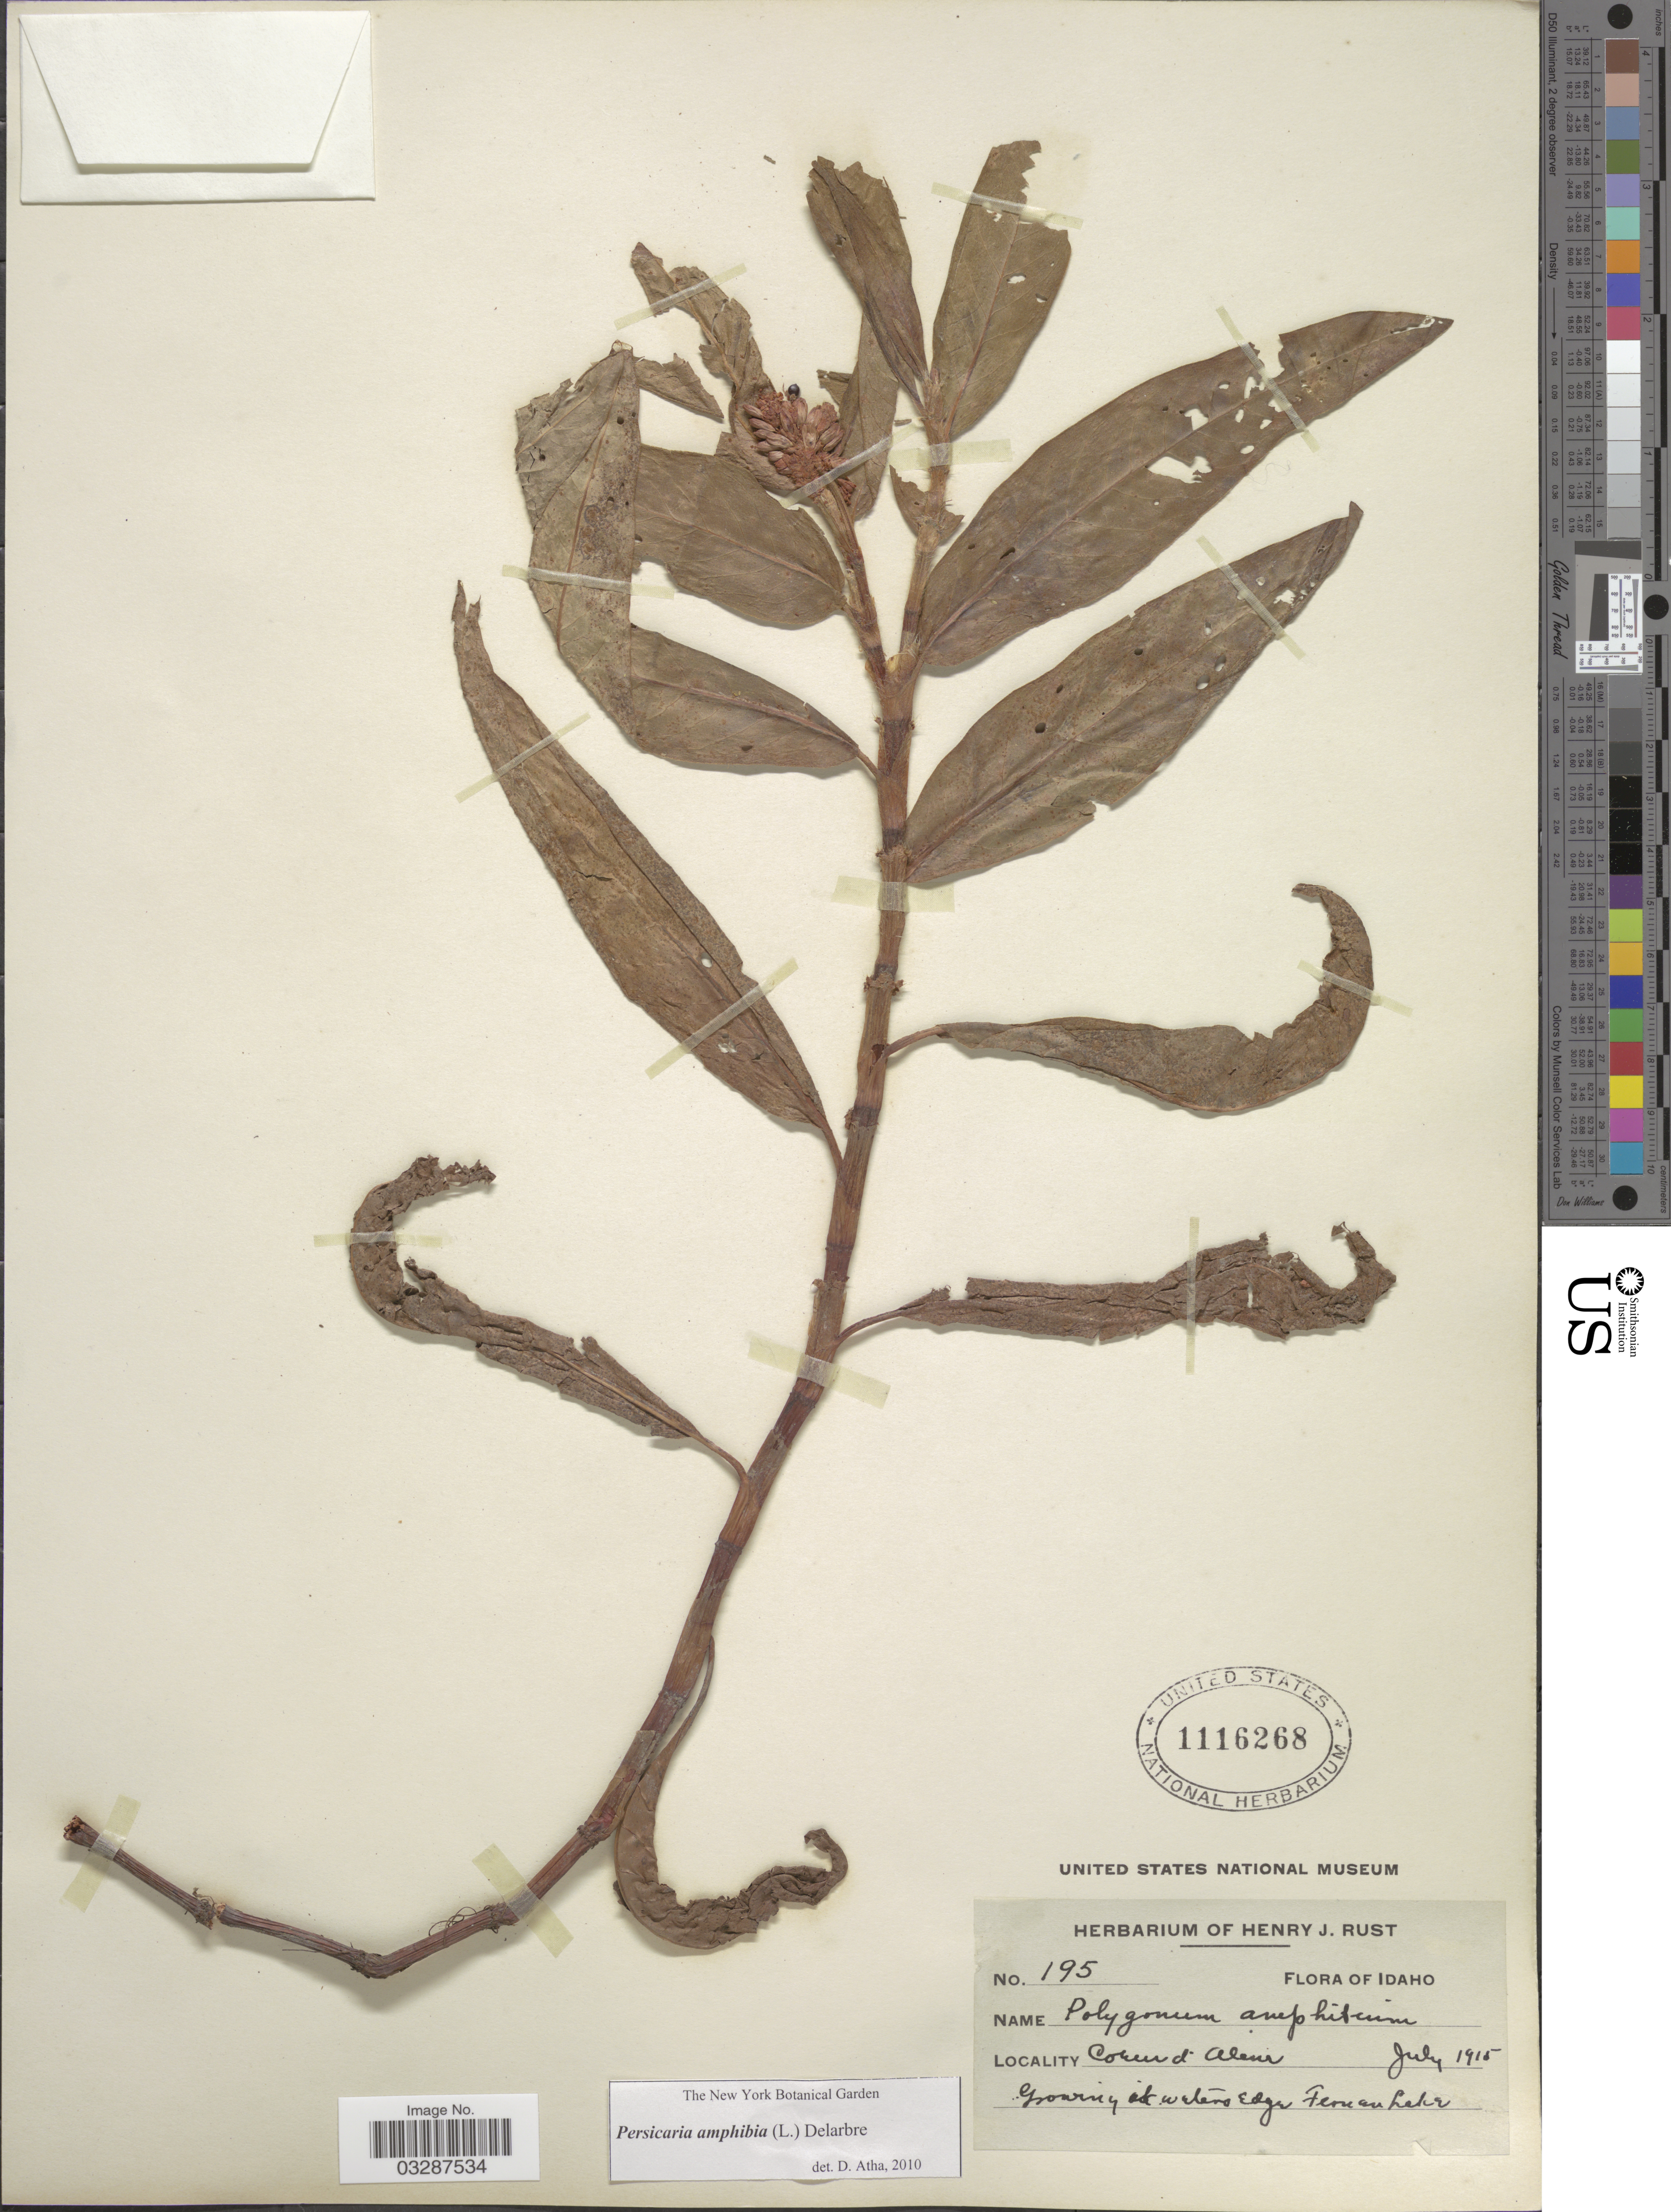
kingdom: Plantae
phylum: Tracheophyta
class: Magnoliopsida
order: Caryophyllales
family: Polygonaceae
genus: Persicaria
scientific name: Persicaria amphibia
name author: (L.) Delarbre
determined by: Atha, D. E.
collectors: ex herb. Henry J. Rust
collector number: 195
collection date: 1915-07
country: United States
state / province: Idaho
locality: Coeur d'Alene. At waters Edge Fernan Lake.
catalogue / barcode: US 1116268